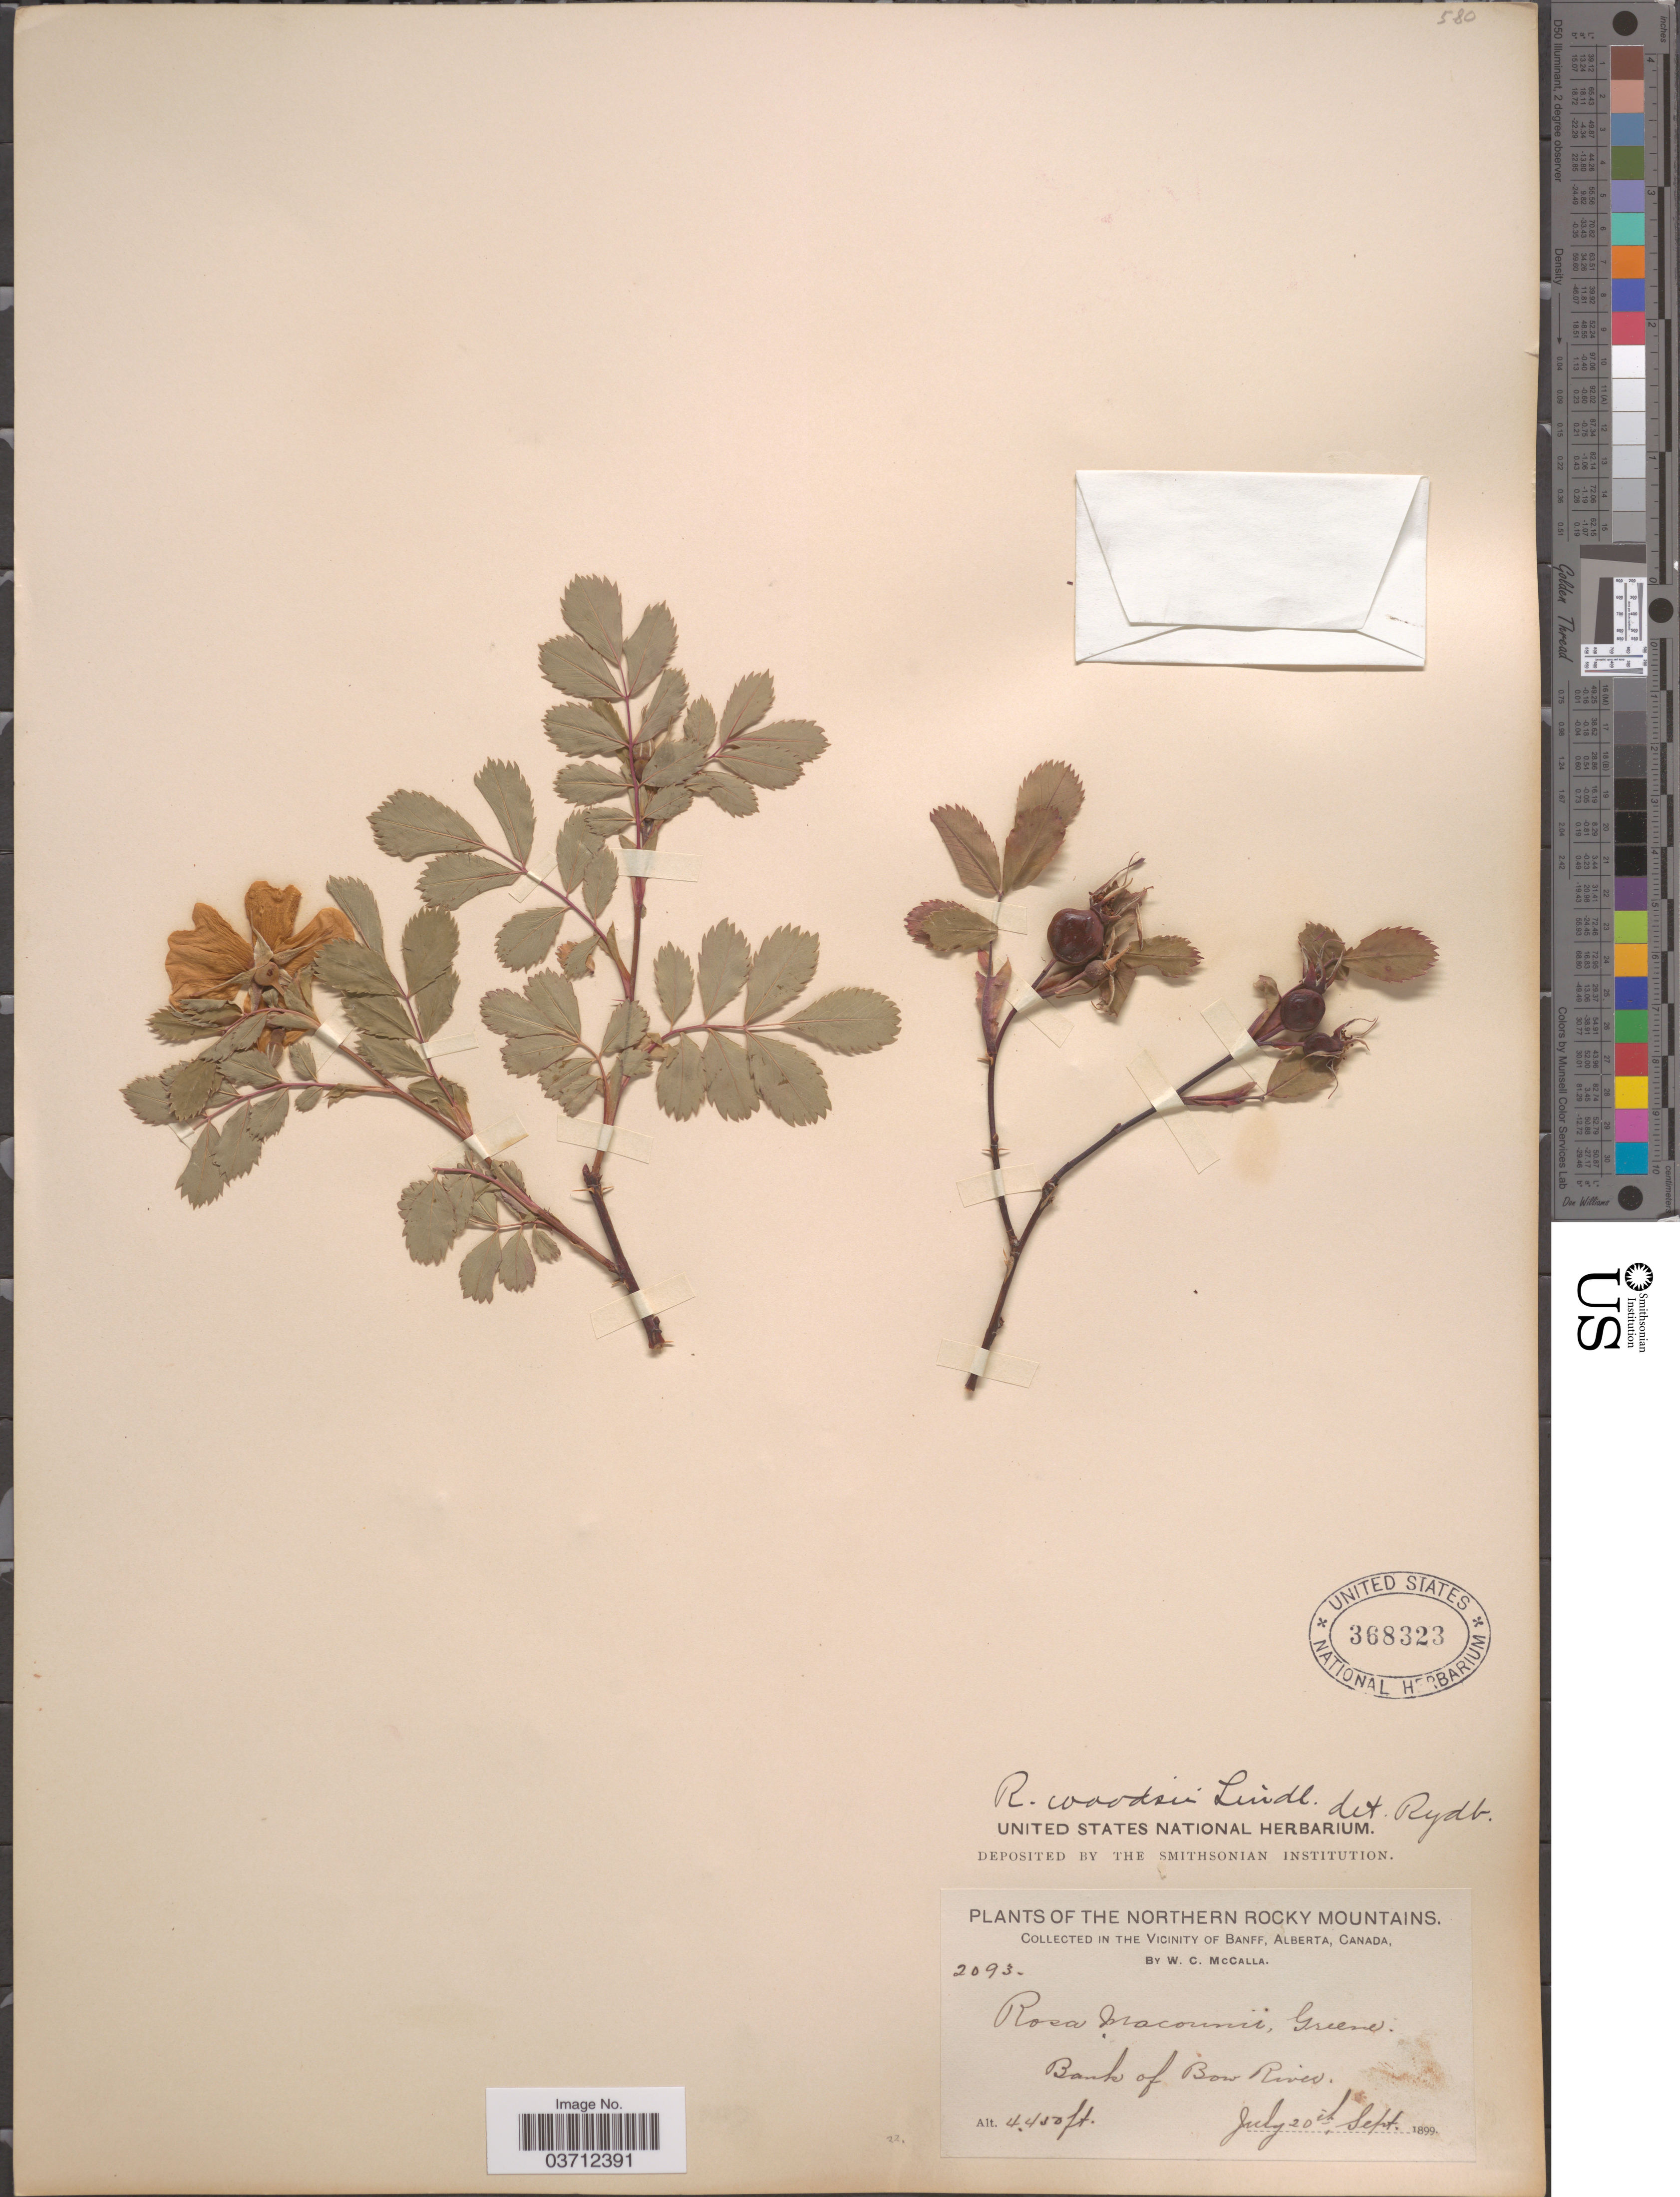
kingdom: Plantae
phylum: Tracheophyta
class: Magnoliopsida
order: Rosales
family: Rosaceae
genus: Rosa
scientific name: Rosa woodsii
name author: Lindl.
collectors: W. McCalla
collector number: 2093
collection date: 1899-07-20/1899-09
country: Canada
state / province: Alberta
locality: Northern Rocky Mountains. In the Vicinity of Banff. Bank of Bow River.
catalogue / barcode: US 368323